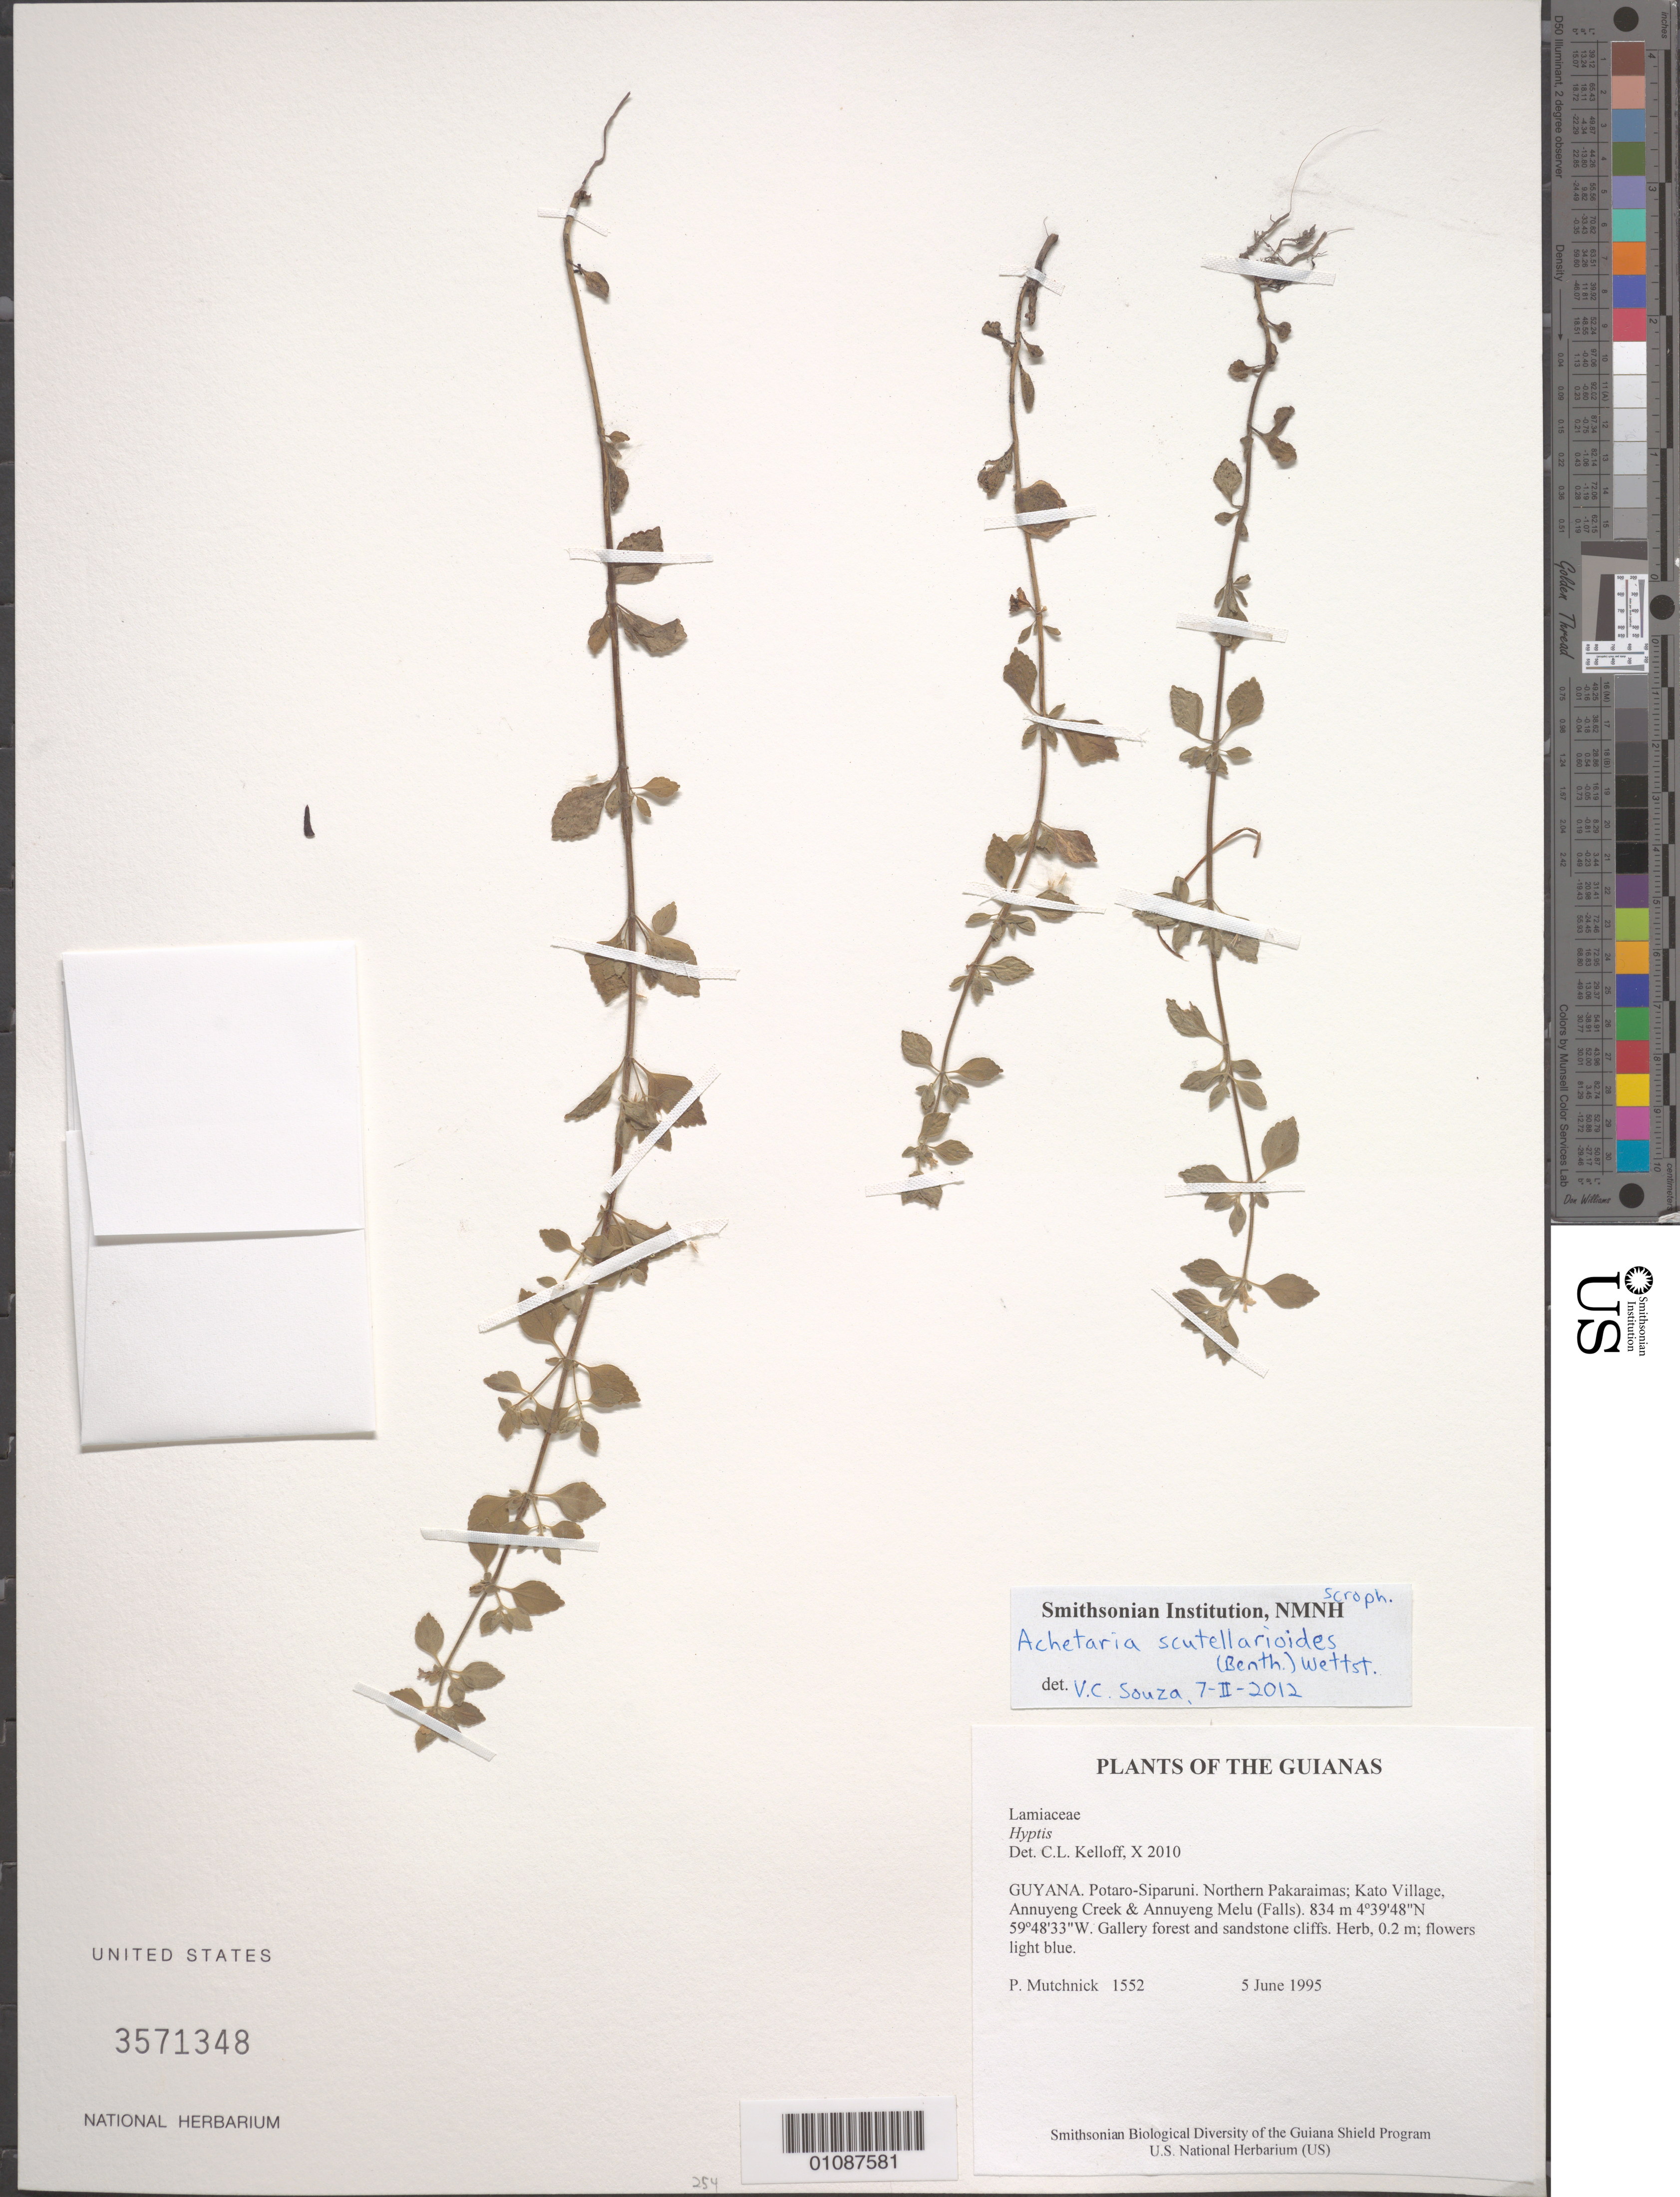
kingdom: Plantae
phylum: Tracheophyta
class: Magnoliopsida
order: Lamiales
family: Lamiaceae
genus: Hyptis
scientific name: Hyptis sp.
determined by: Kelloff, Carol L., (US), Smithsonian Institution - National Museum of Natural History (UNITED STATES)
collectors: P. Mutchnick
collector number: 1552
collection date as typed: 5 June 1995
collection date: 1995-06-05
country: Guyana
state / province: Potaro-Siparuni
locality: Northern Pakaraimas; Kato Village, Annuyeng Creek & Annuyeng Melu (Falls)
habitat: Gallery forest and sandstone cliffs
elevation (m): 834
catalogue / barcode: US 3571348